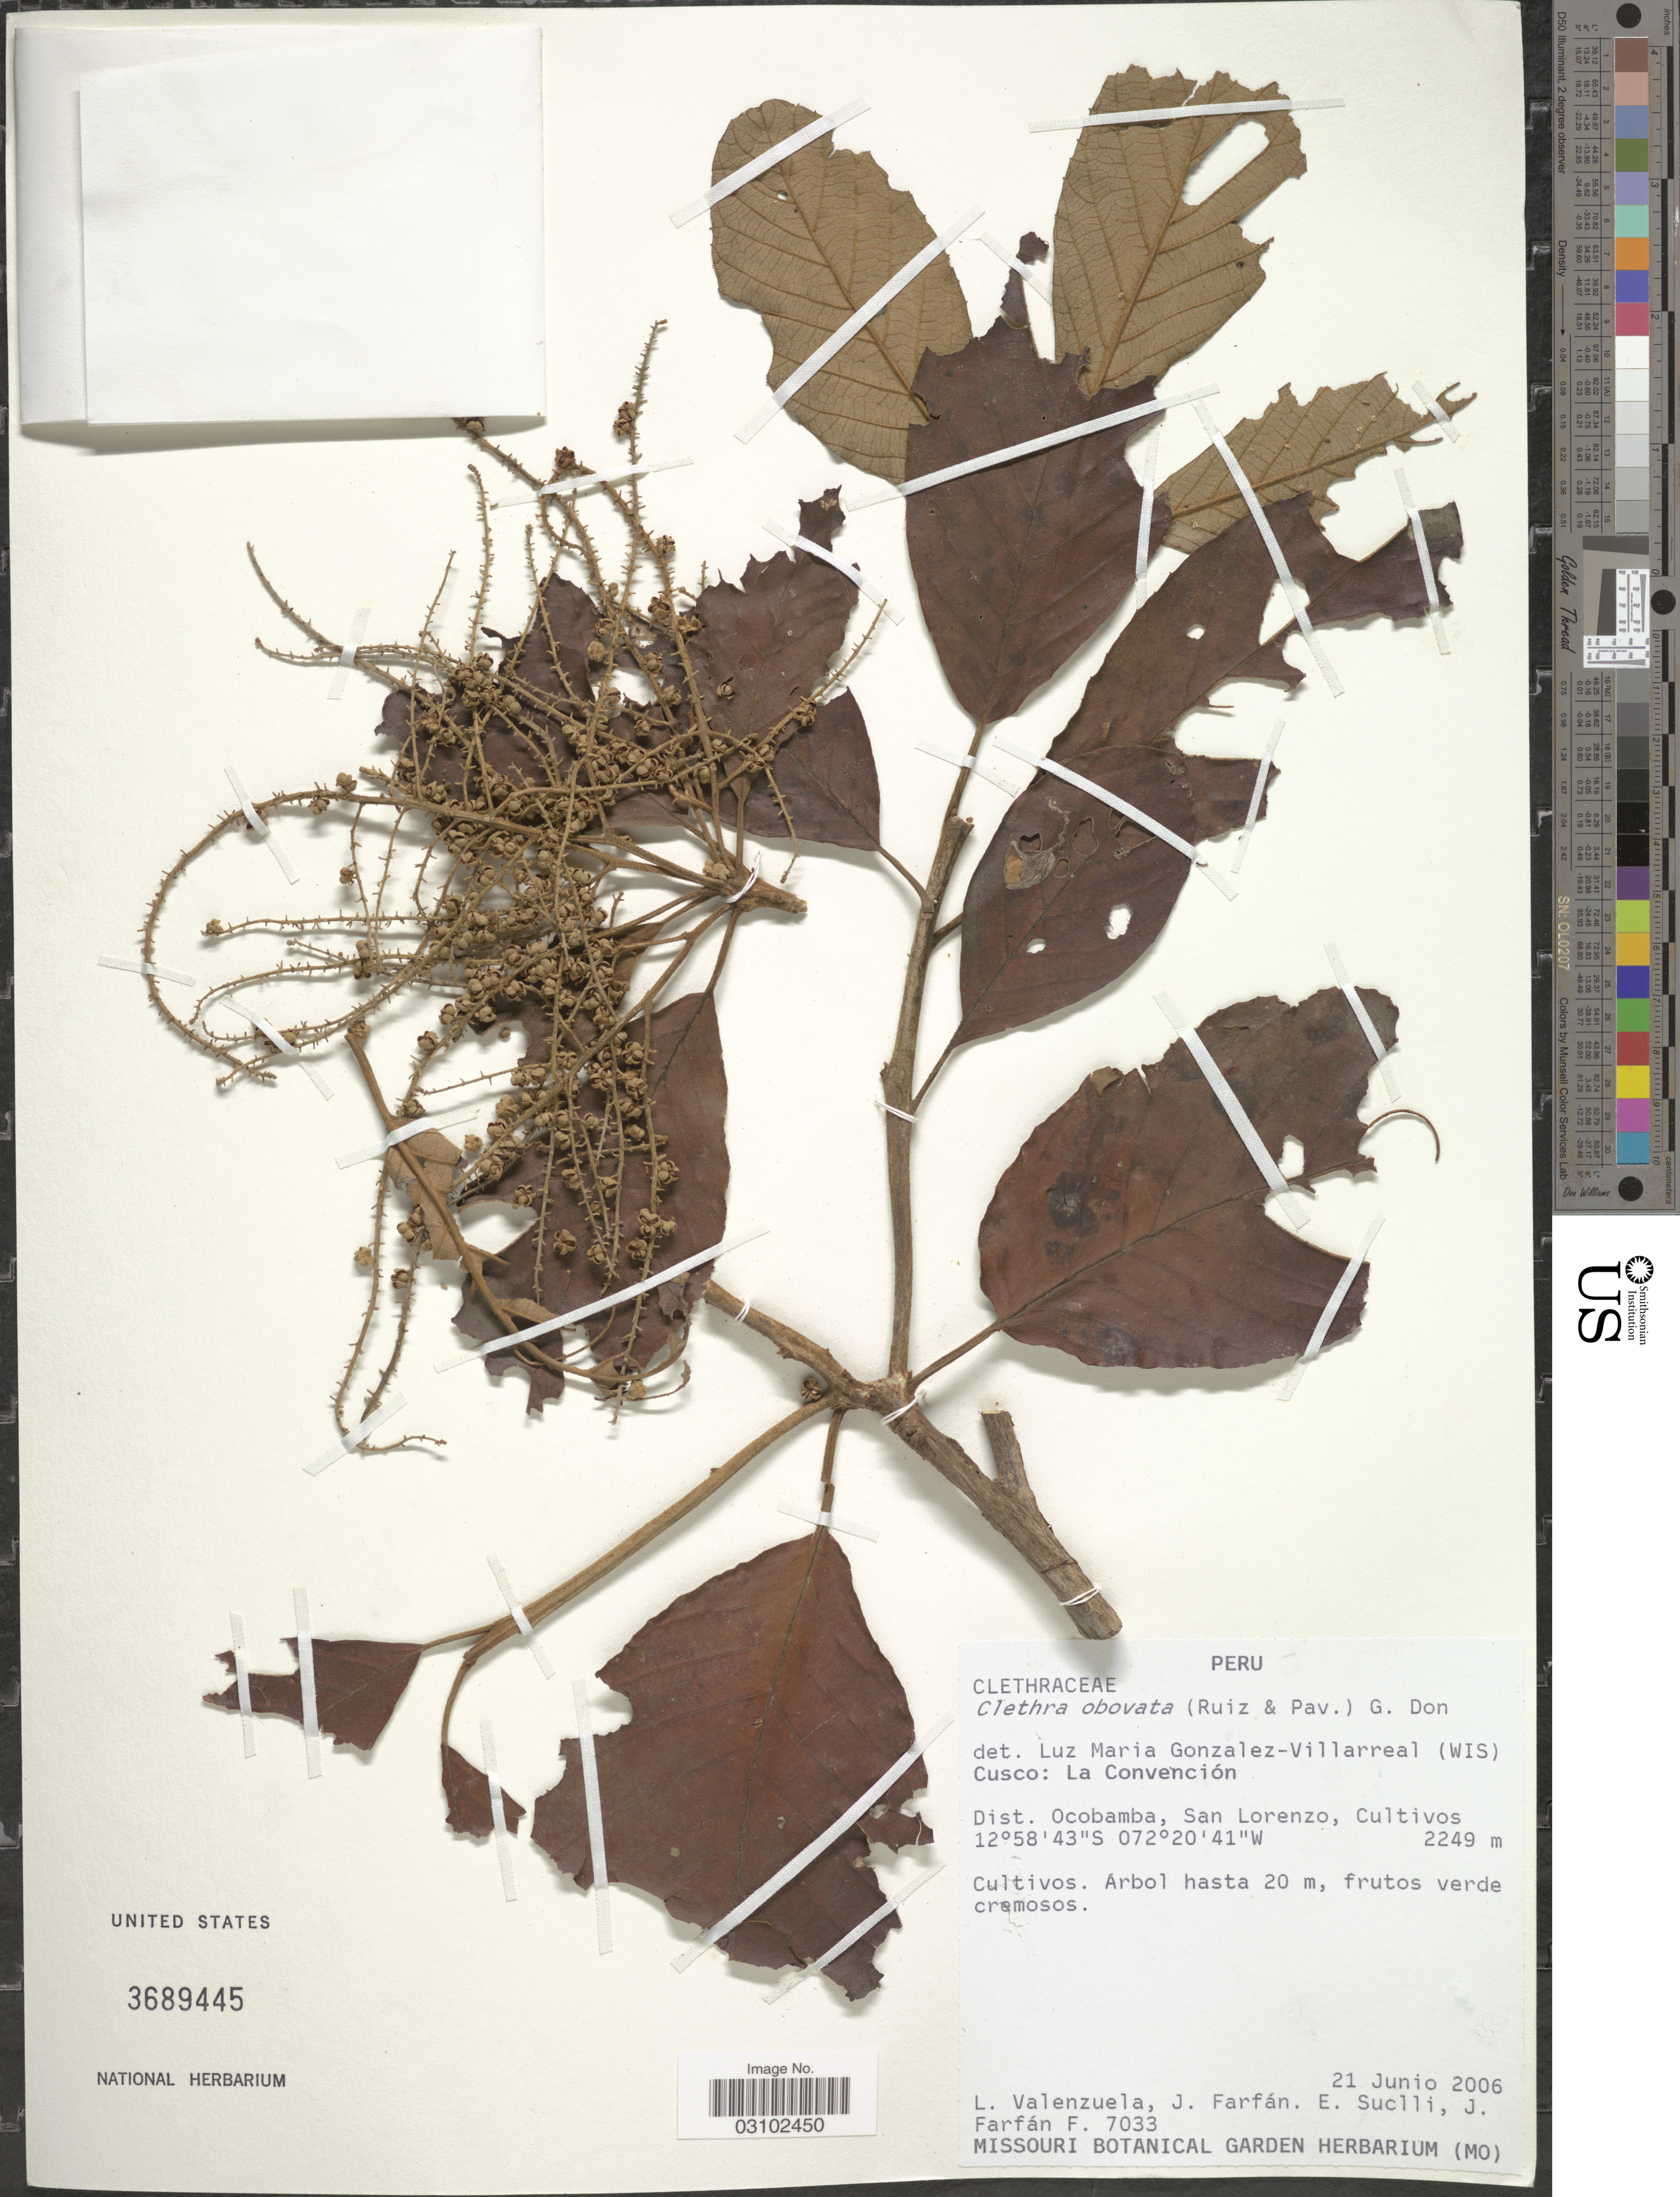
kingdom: Plantae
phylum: Tracheophyta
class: Magnoliopsida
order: Ericales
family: Clethraceae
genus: Clethra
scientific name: Clethra obovata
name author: (Ruiz & Pav.) G. Don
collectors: L. Valenzuela, J. Farfán, E. Suclli & J. Farfán F.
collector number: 7033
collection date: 2006-06-21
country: Peru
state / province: Cusco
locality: La Convención, Dist. Ocobamba, San Lorenzo.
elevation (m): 2249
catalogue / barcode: US 3689445